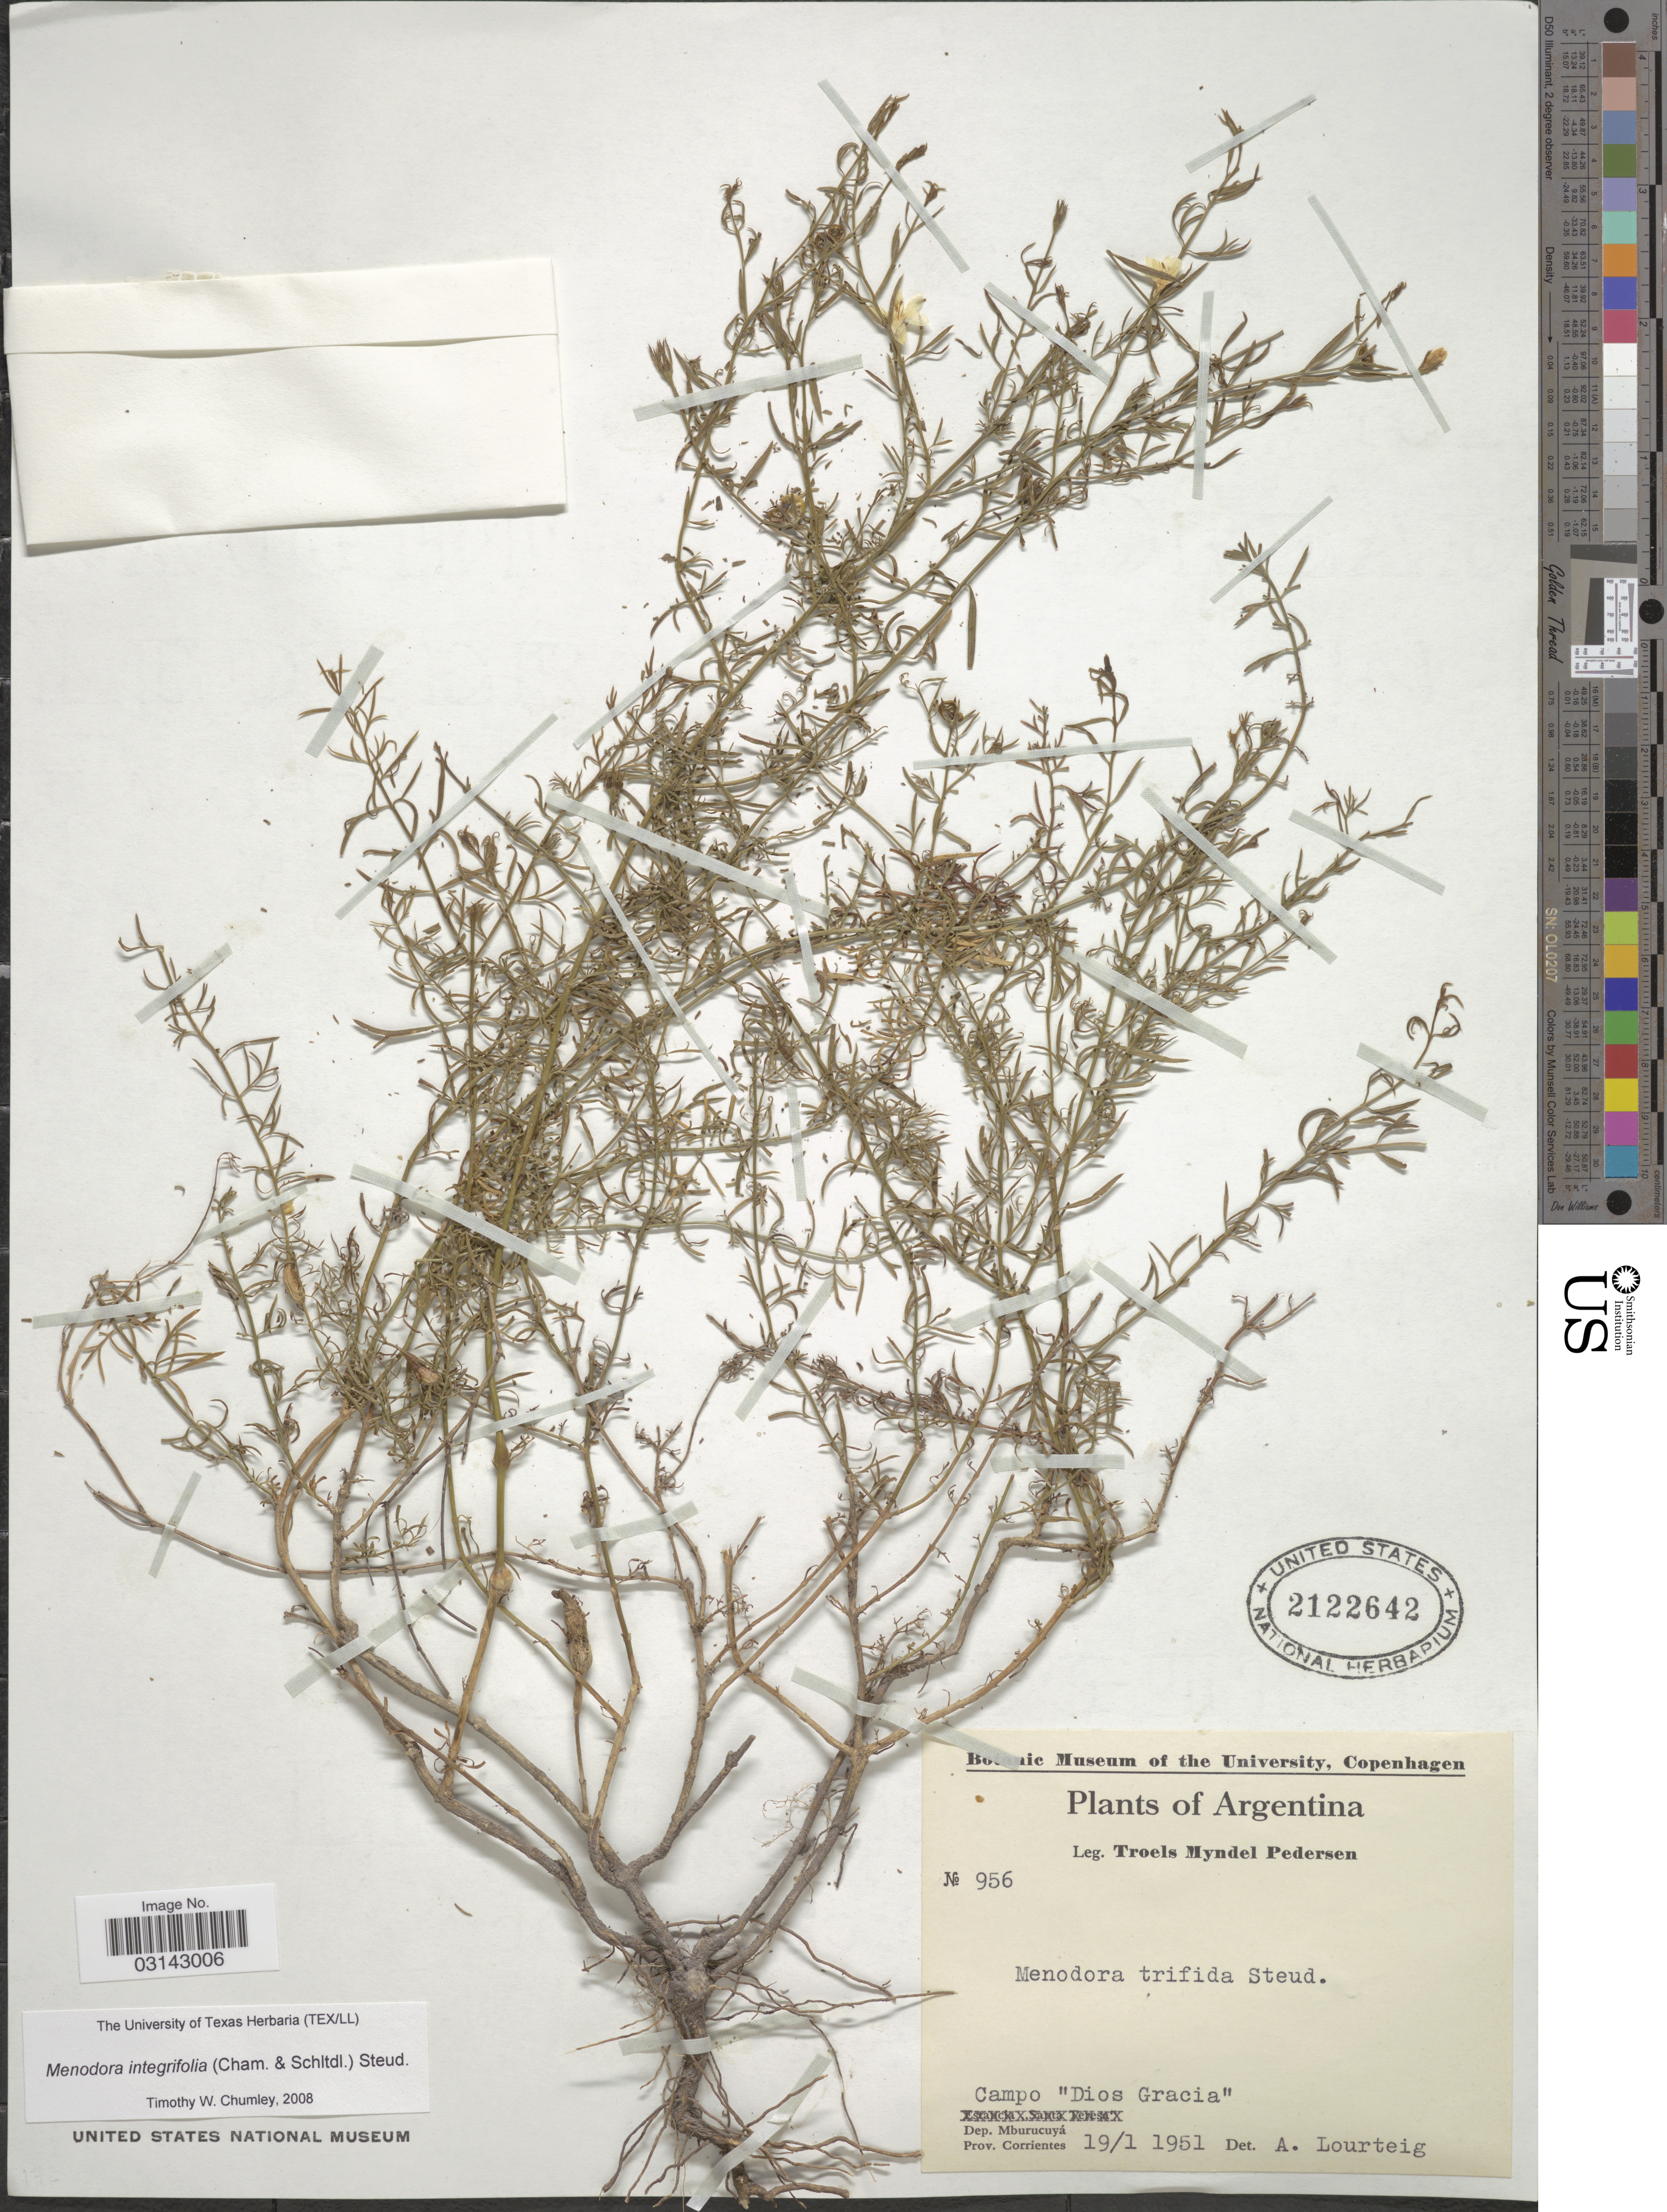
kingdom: Plantae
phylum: Tracheophyta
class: Magnoliopsida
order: Lamiales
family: Oleaceae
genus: Menodora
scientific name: Menodora integrifolia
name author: (Cham. & Schltdl.) Steud.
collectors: T. Pederson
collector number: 956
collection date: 1951-01-19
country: Argentina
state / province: Corrientes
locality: Campo "Dios Gracia". Dep. Mburucuyá. Prov. Corrientes.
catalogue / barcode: US 2122642